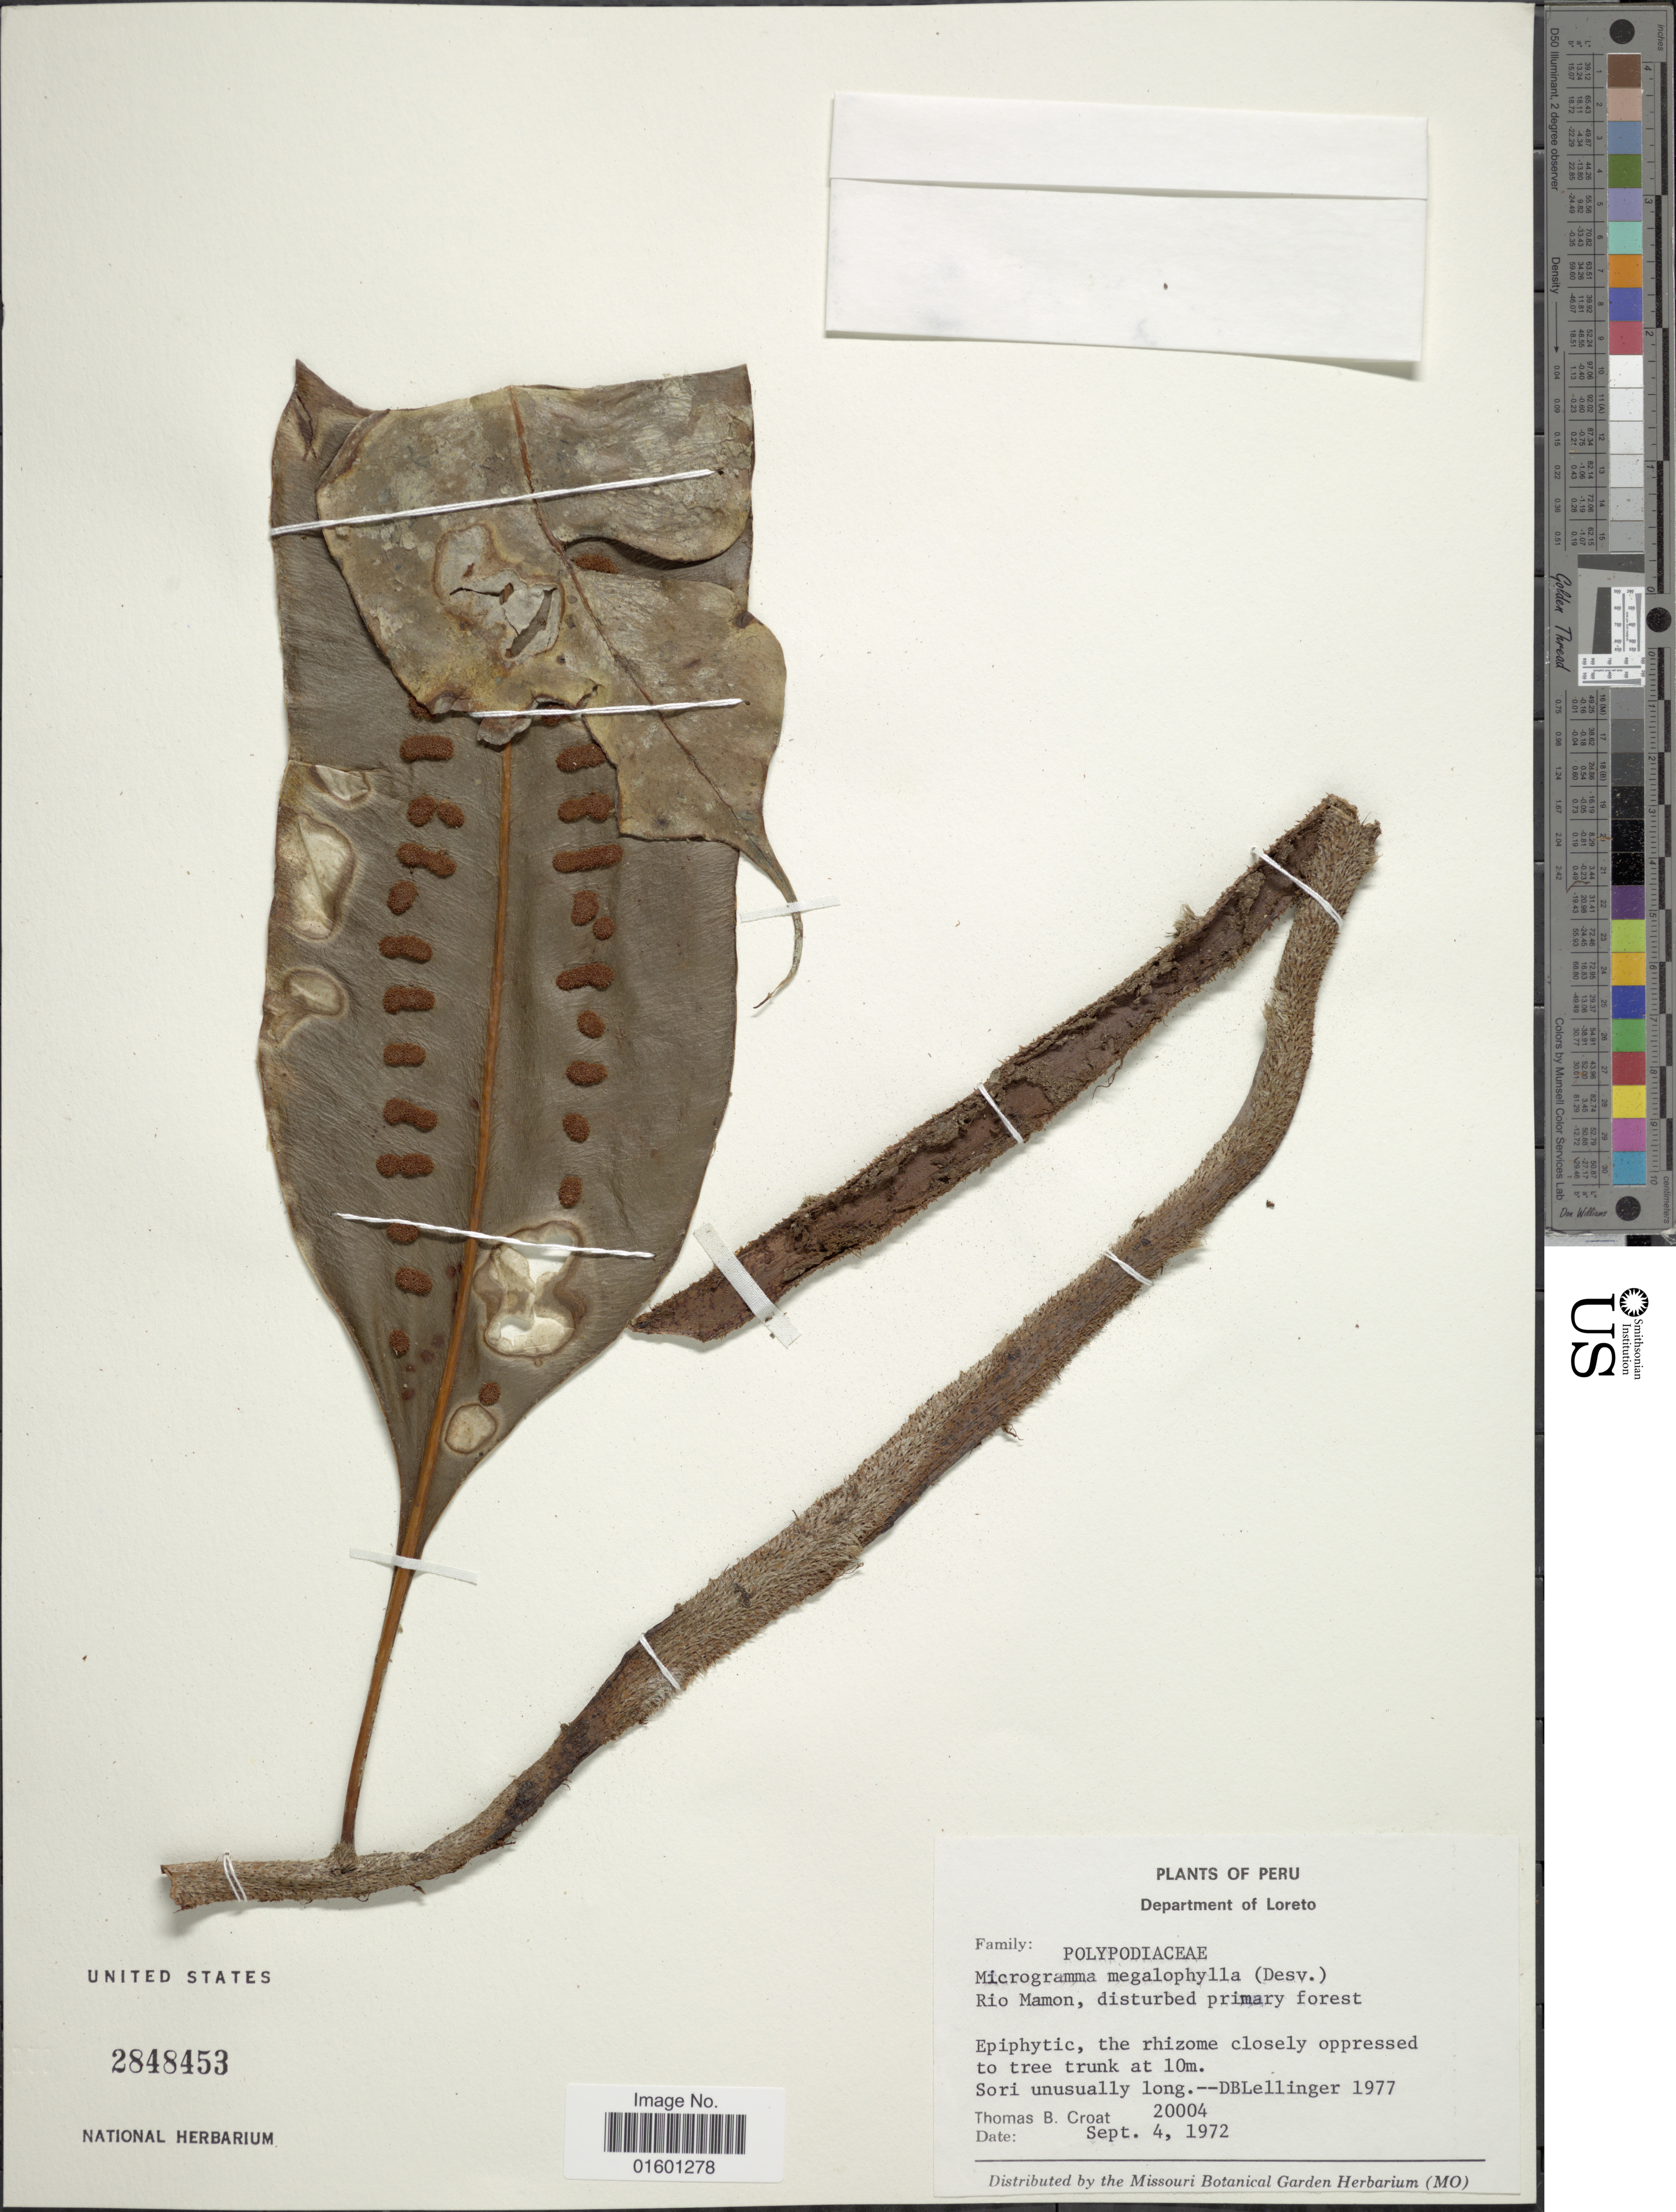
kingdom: Plantae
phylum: Tracheophyta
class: Polypodiopsida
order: Polypodiales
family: Polypodiaceae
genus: Microgramma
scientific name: Microgramma megalophylla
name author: (Desv.) de la Sota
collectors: T. B. Croat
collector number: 20004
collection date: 1972-09-04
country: Peru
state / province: Loreto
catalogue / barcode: US 2848453